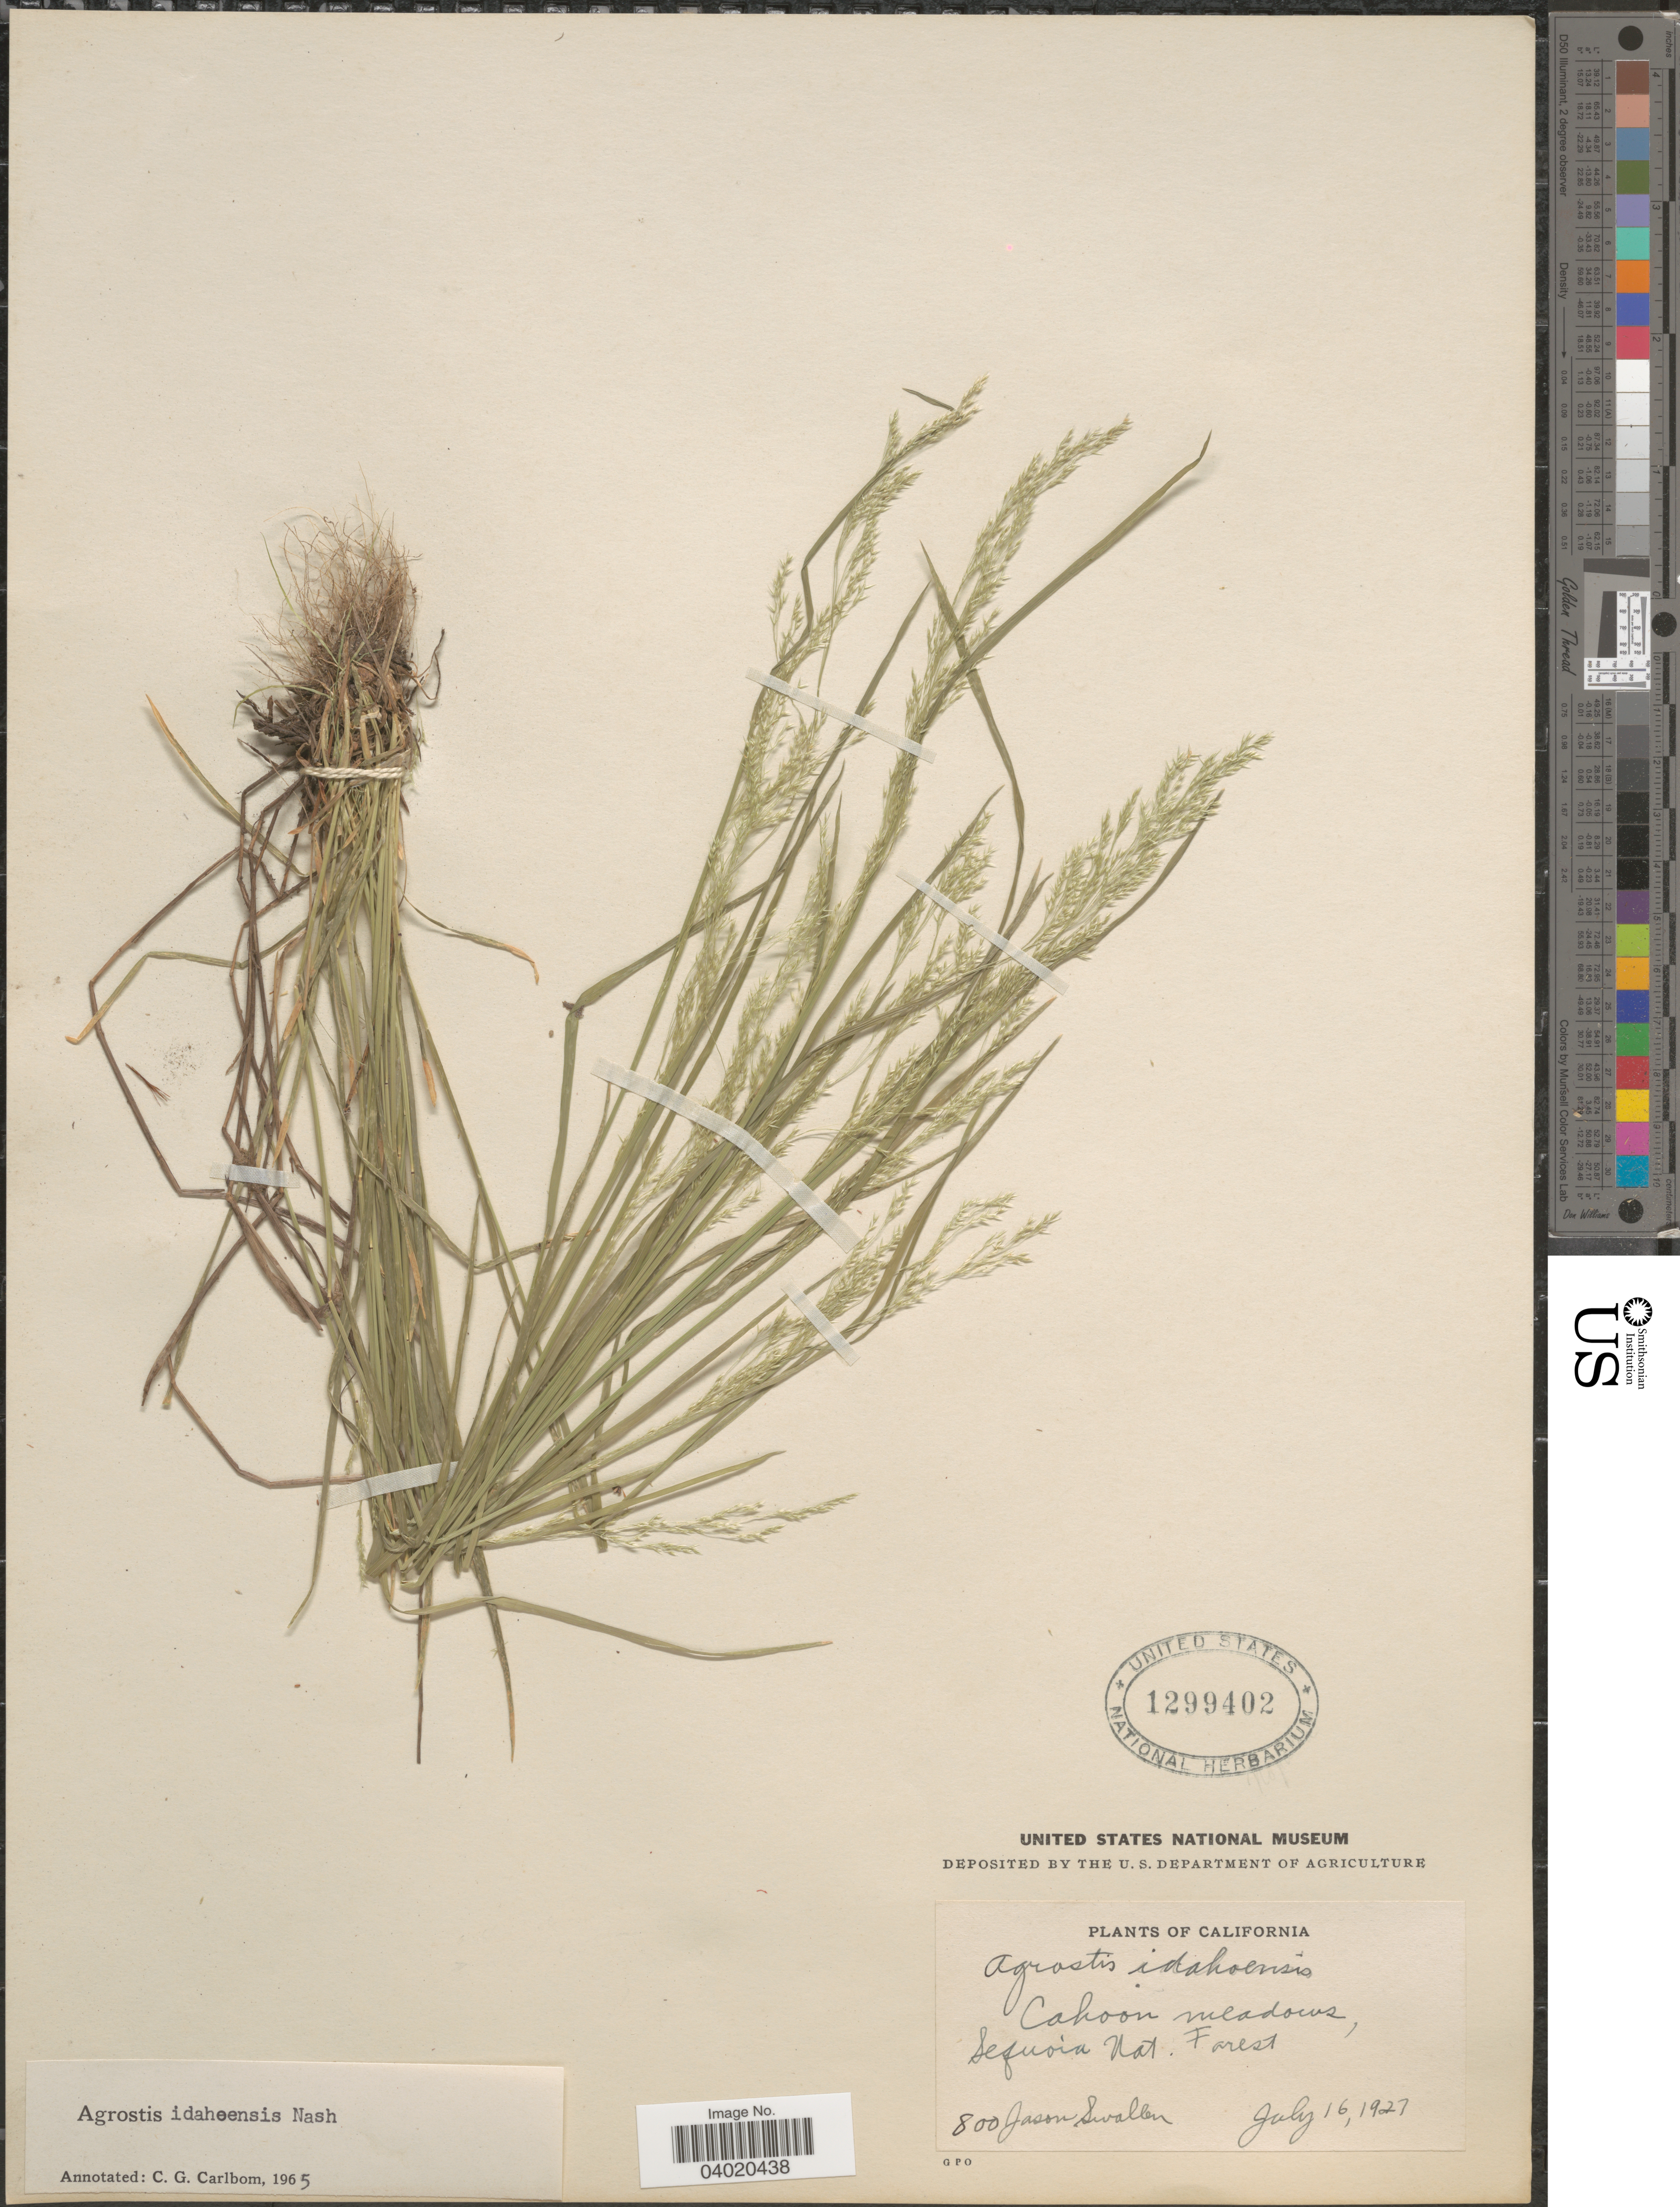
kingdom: Plantae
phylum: Tracheophyta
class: Liliopsida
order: Poales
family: Poaceae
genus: Agrostis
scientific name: Agrostis idahoensis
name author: Nash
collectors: J. R. Swallen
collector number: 800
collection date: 1927-07-16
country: United States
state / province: California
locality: Cahoon meadows, Sequoia Nat. Forest.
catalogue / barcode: US 1299402